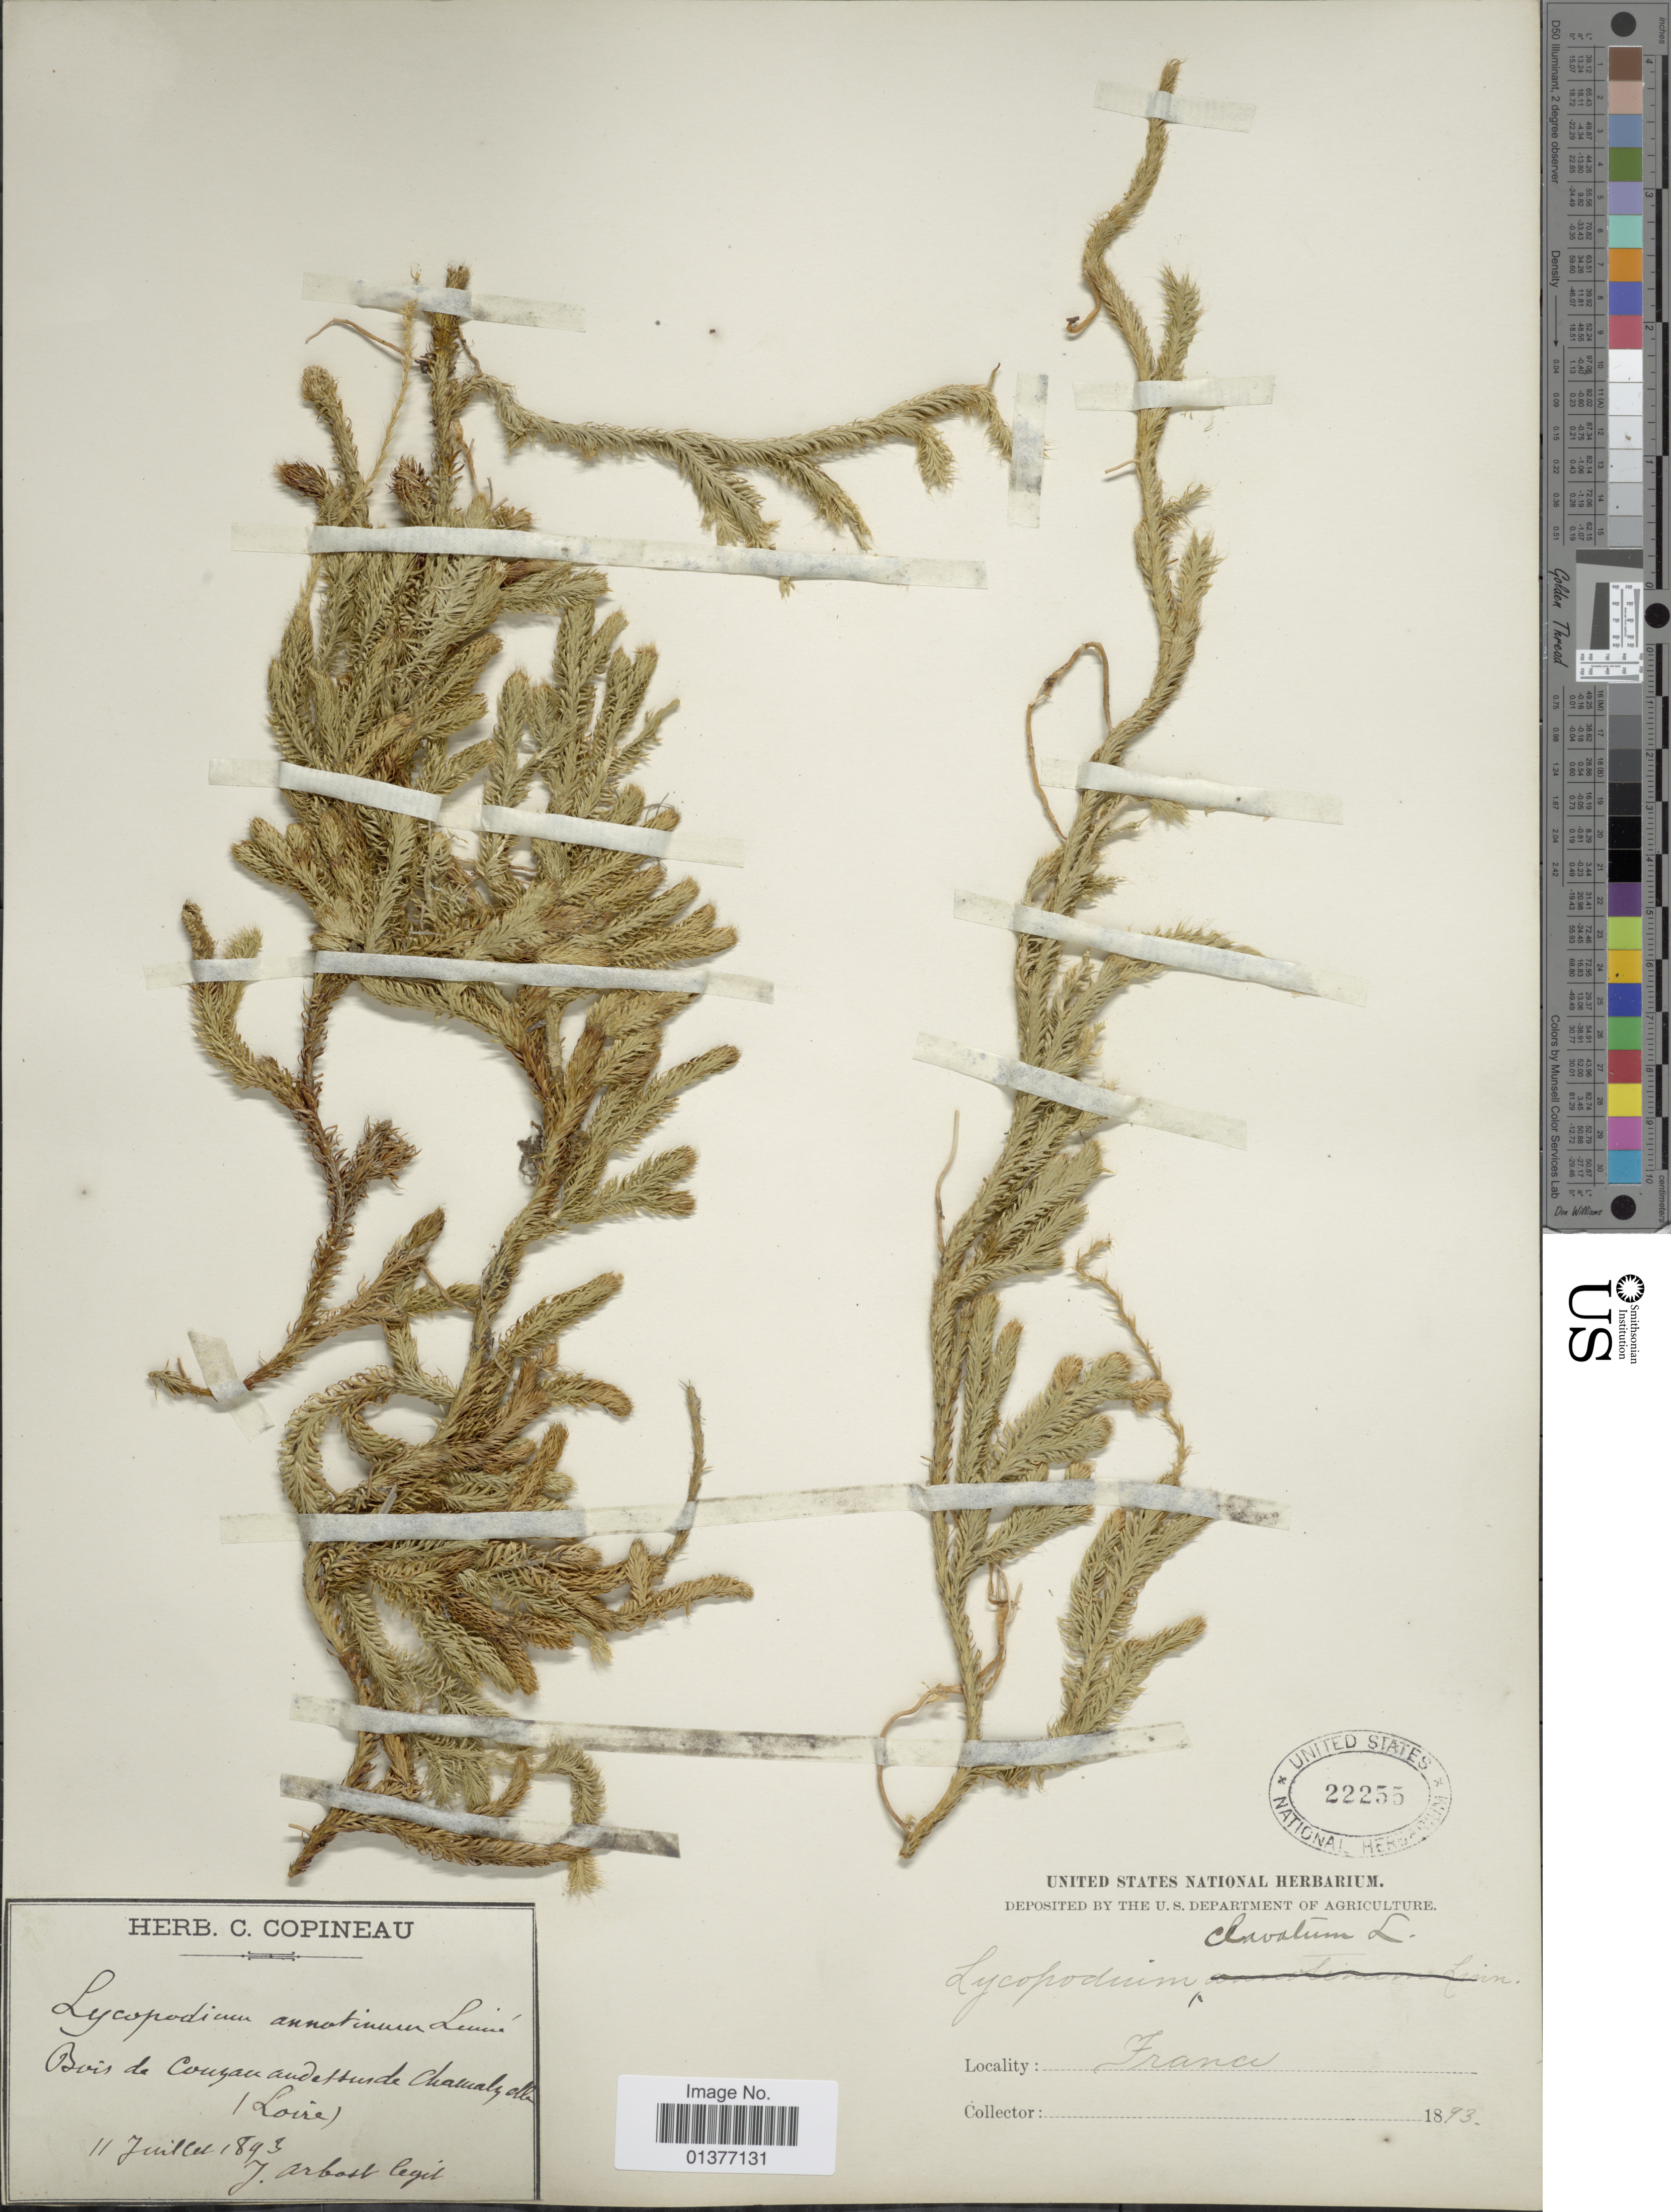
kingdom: Plantae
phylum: Tracheophyta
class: Lycopodiopsida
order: Lycopodiales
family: Lycopodiaceae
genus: Lycopodium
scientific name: Lycopodium clavatum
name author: L.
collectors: J. Arbost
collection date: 1893-07-11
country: France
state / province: Pays de la Loire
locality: Bois Cougan audehusde Chamaly [interpreted]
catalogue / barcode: US 22255